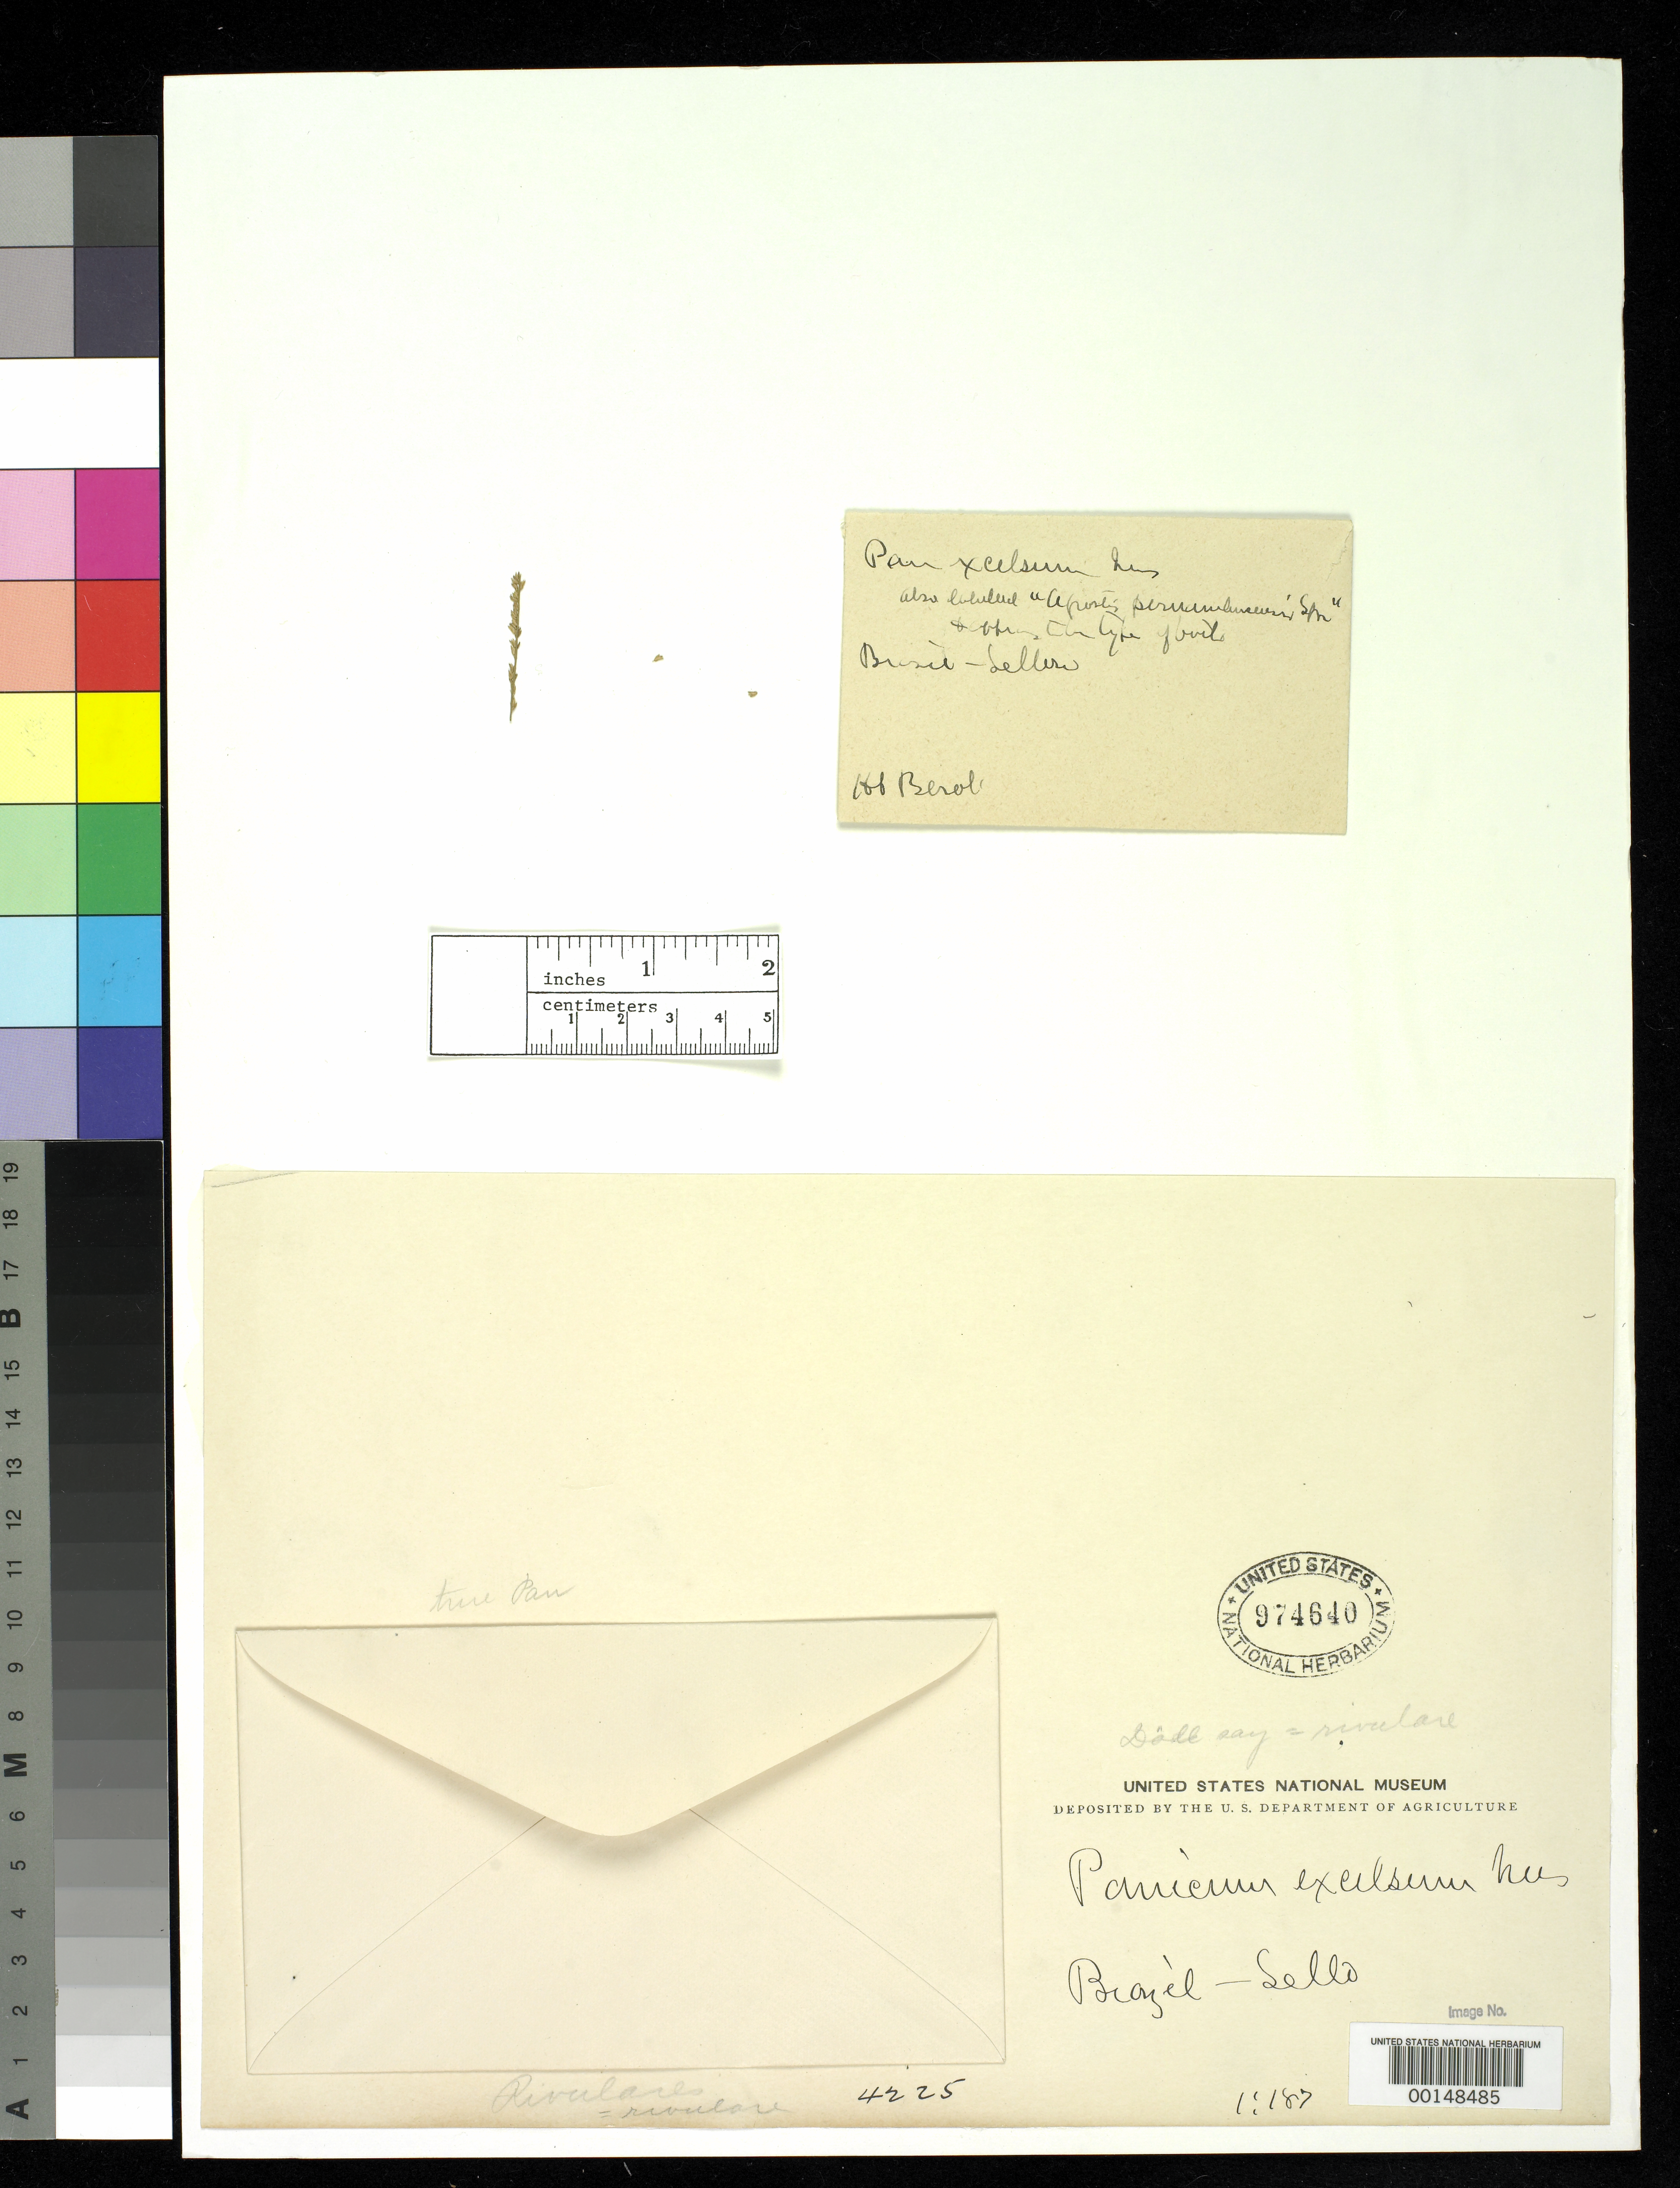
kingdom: Plantae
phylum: Tracheophyta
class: Liliopsida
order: Poales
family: Poaceae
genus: Panicum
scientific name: Panicum excelsum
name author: Nees in Mart.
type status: Type Fragment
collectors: F. Sellow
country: Brazil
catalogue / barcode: US 974640